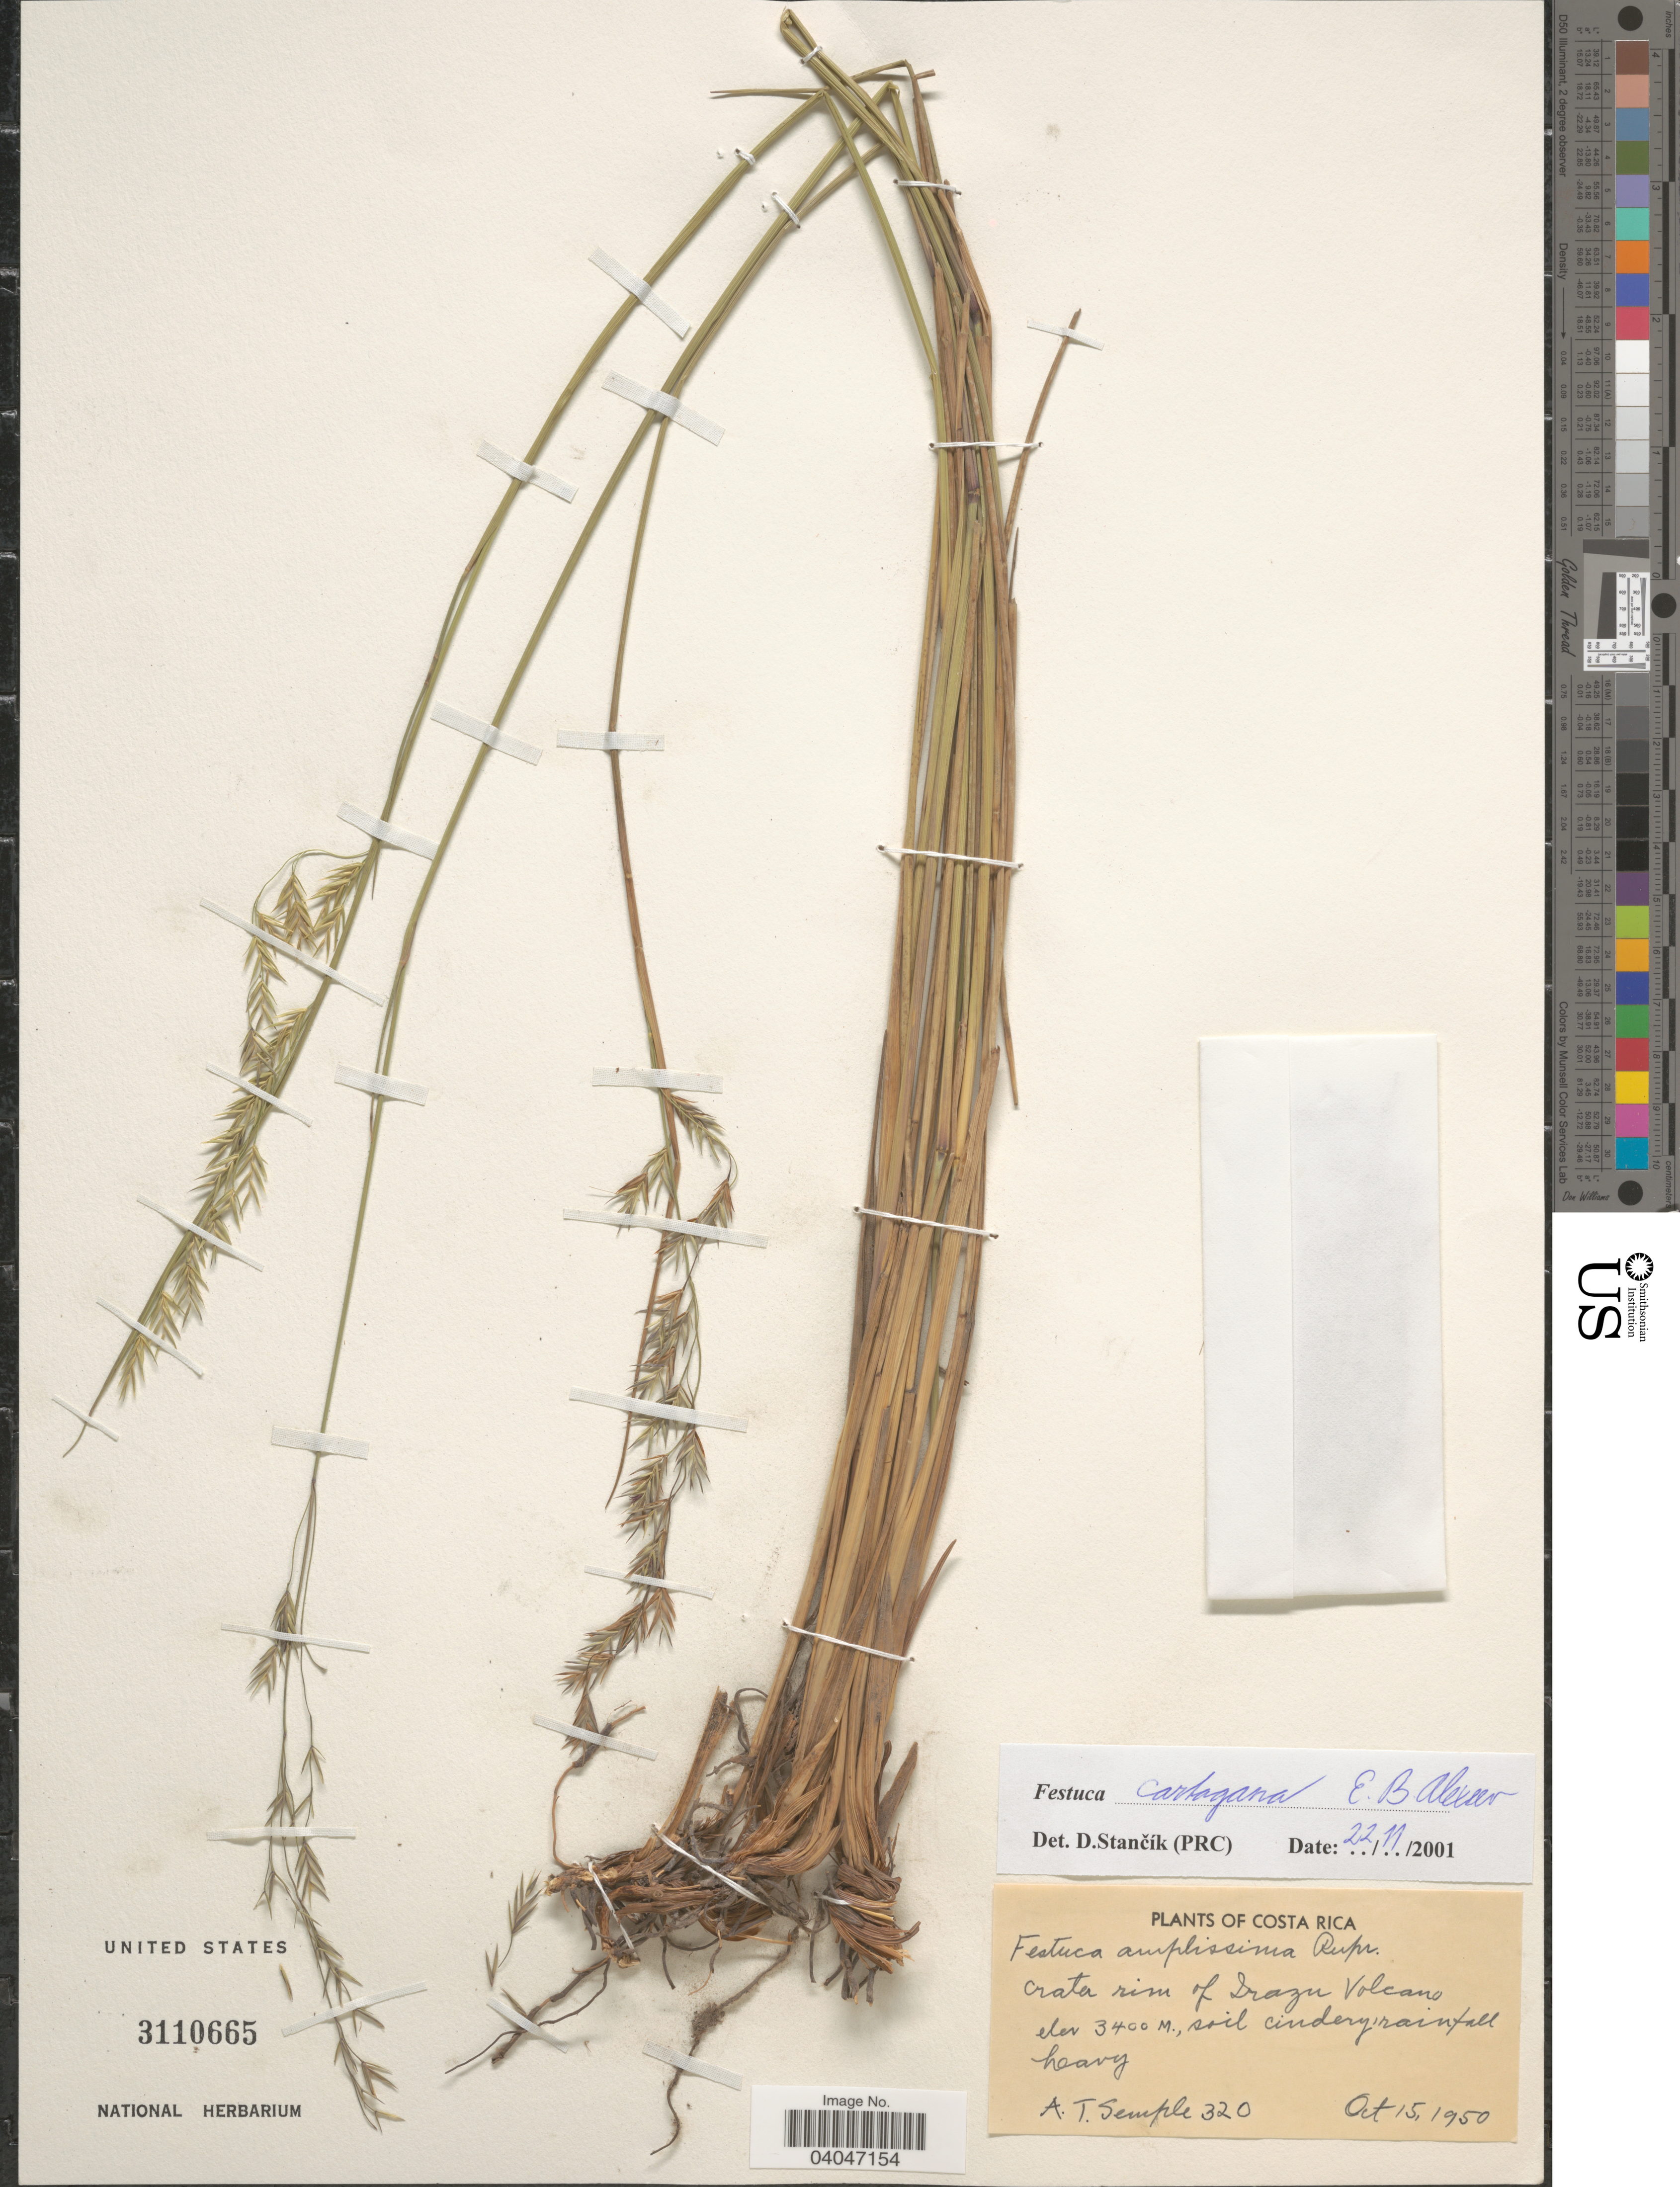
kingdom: Plantae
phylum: Tracheophyta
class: Liliopsida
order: Poales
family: Poaceae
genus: Festuca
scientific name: Festuca cartagana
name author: E.B. Alexeev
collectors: A. Semple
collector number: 320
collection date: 1950-10-15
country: Costa Rica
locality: Crater rim of Irazu Volcano.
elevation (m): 3400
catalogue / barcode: US 3110665